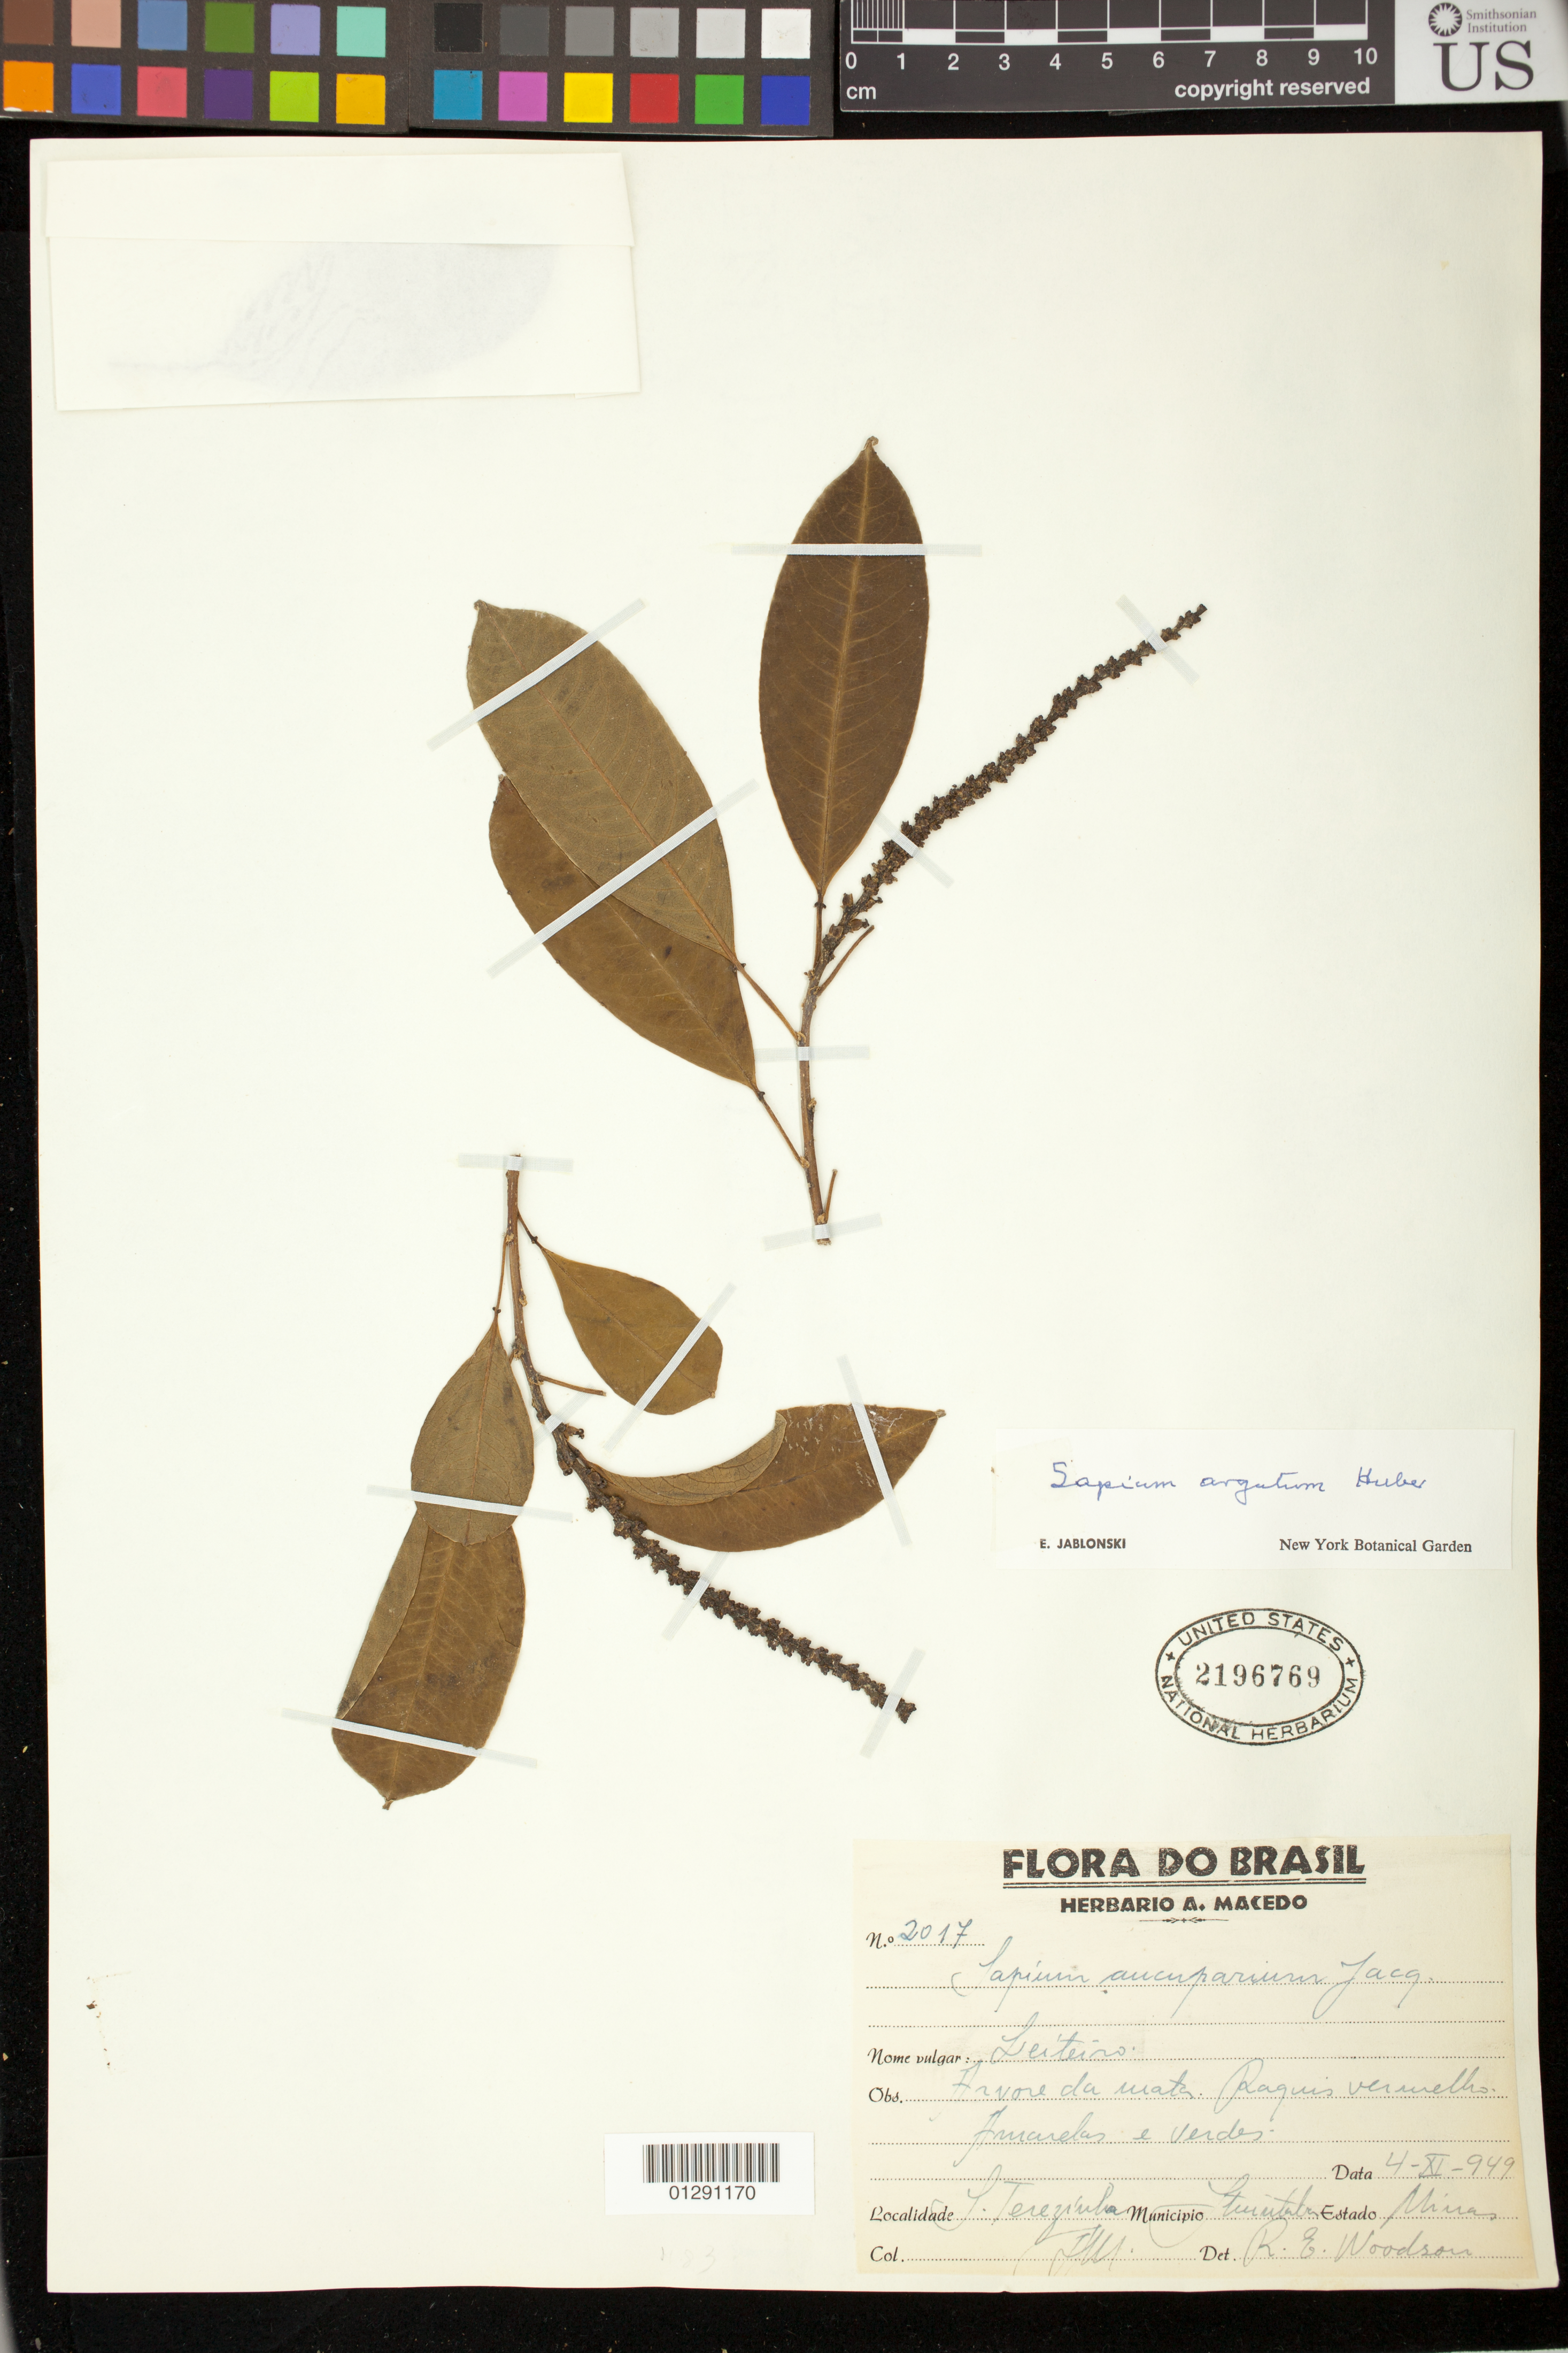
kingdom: Plantae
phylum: Tracheophyta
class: Magnoliopsida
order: Malpighiales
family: Euphorbiaceae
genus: Sapium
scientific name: Sapium argutum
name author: (Müll. Arg.) Huber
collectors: A. Macedo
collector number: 2017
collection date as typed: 4-XI-949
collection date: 1949-11-04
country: Brazil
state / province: Minas Gerais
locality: S. Terezinha, Municipio Ituiutaba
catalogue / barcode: US 2196769